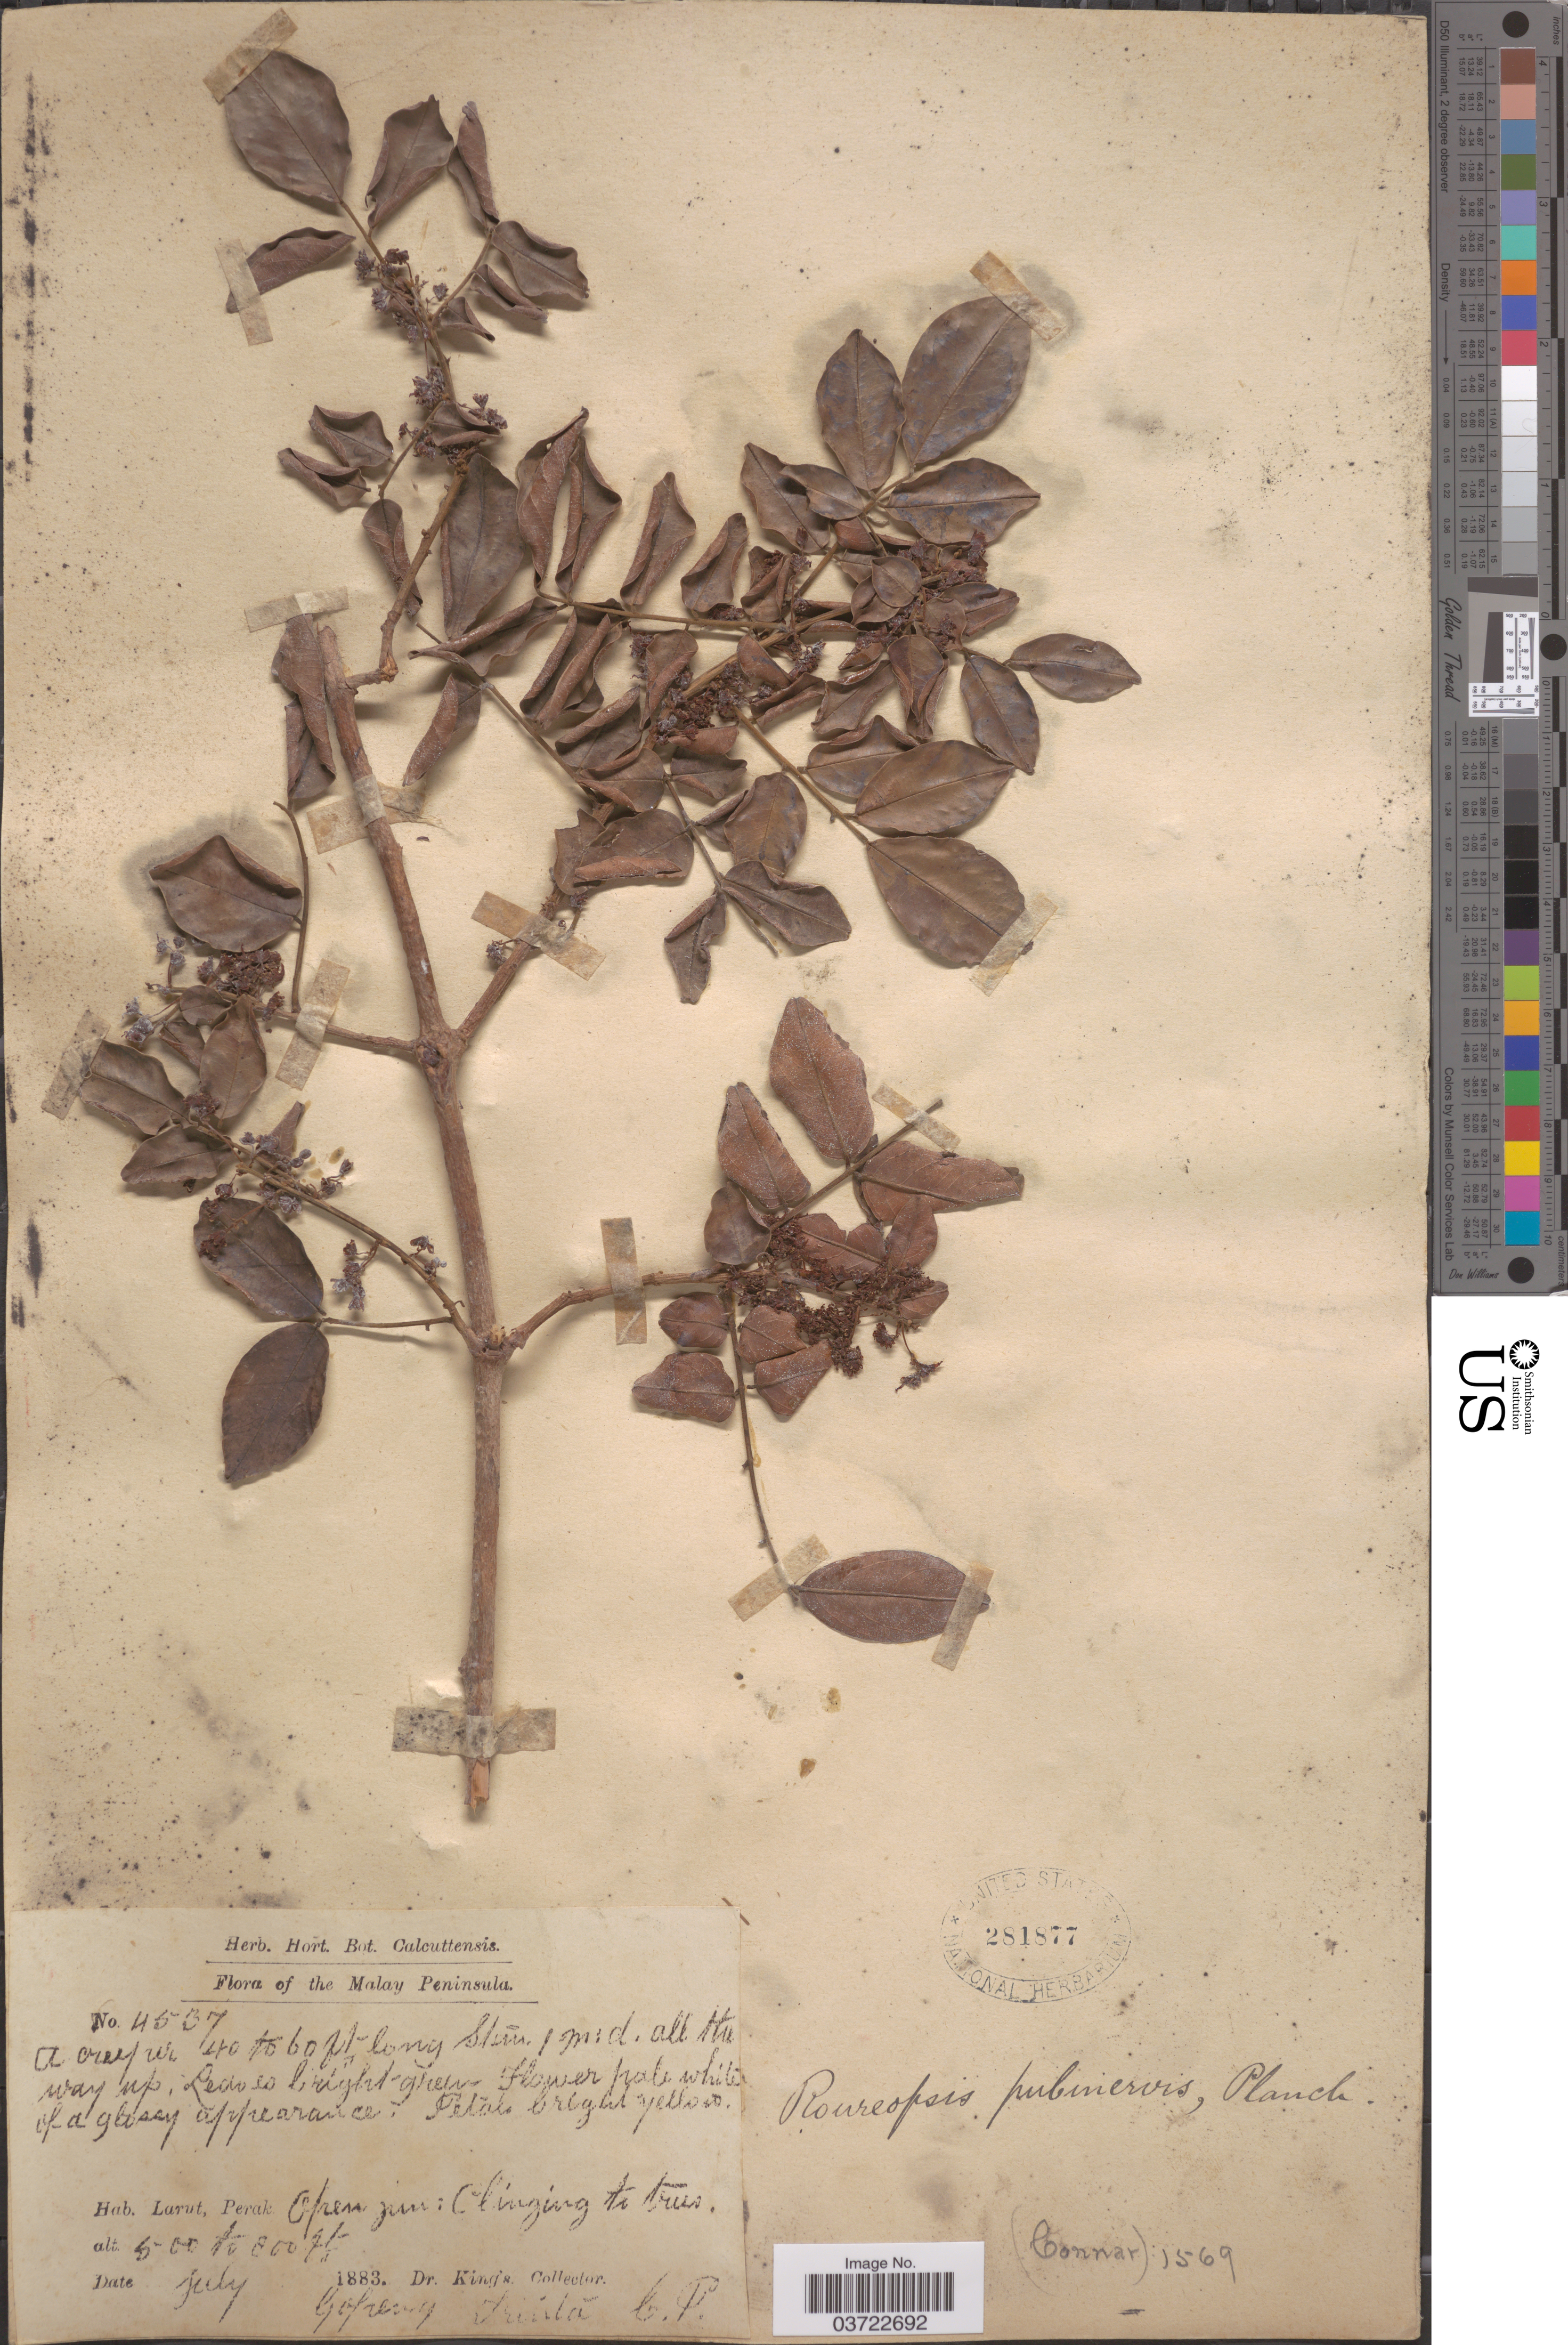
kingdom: Plantae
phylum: Tracheophyta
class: Magnoliopsida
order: Oxalidales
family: Connaraceae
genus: Rourea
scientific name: Rourea emarginata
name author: (Jack) Jongkind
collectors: Dr. King's collector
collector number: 4537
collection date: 1883-07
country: Malaysia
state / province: Perak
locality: The Malay Peninsula. Larut, Perak.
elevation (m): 152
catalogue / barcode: US 281877